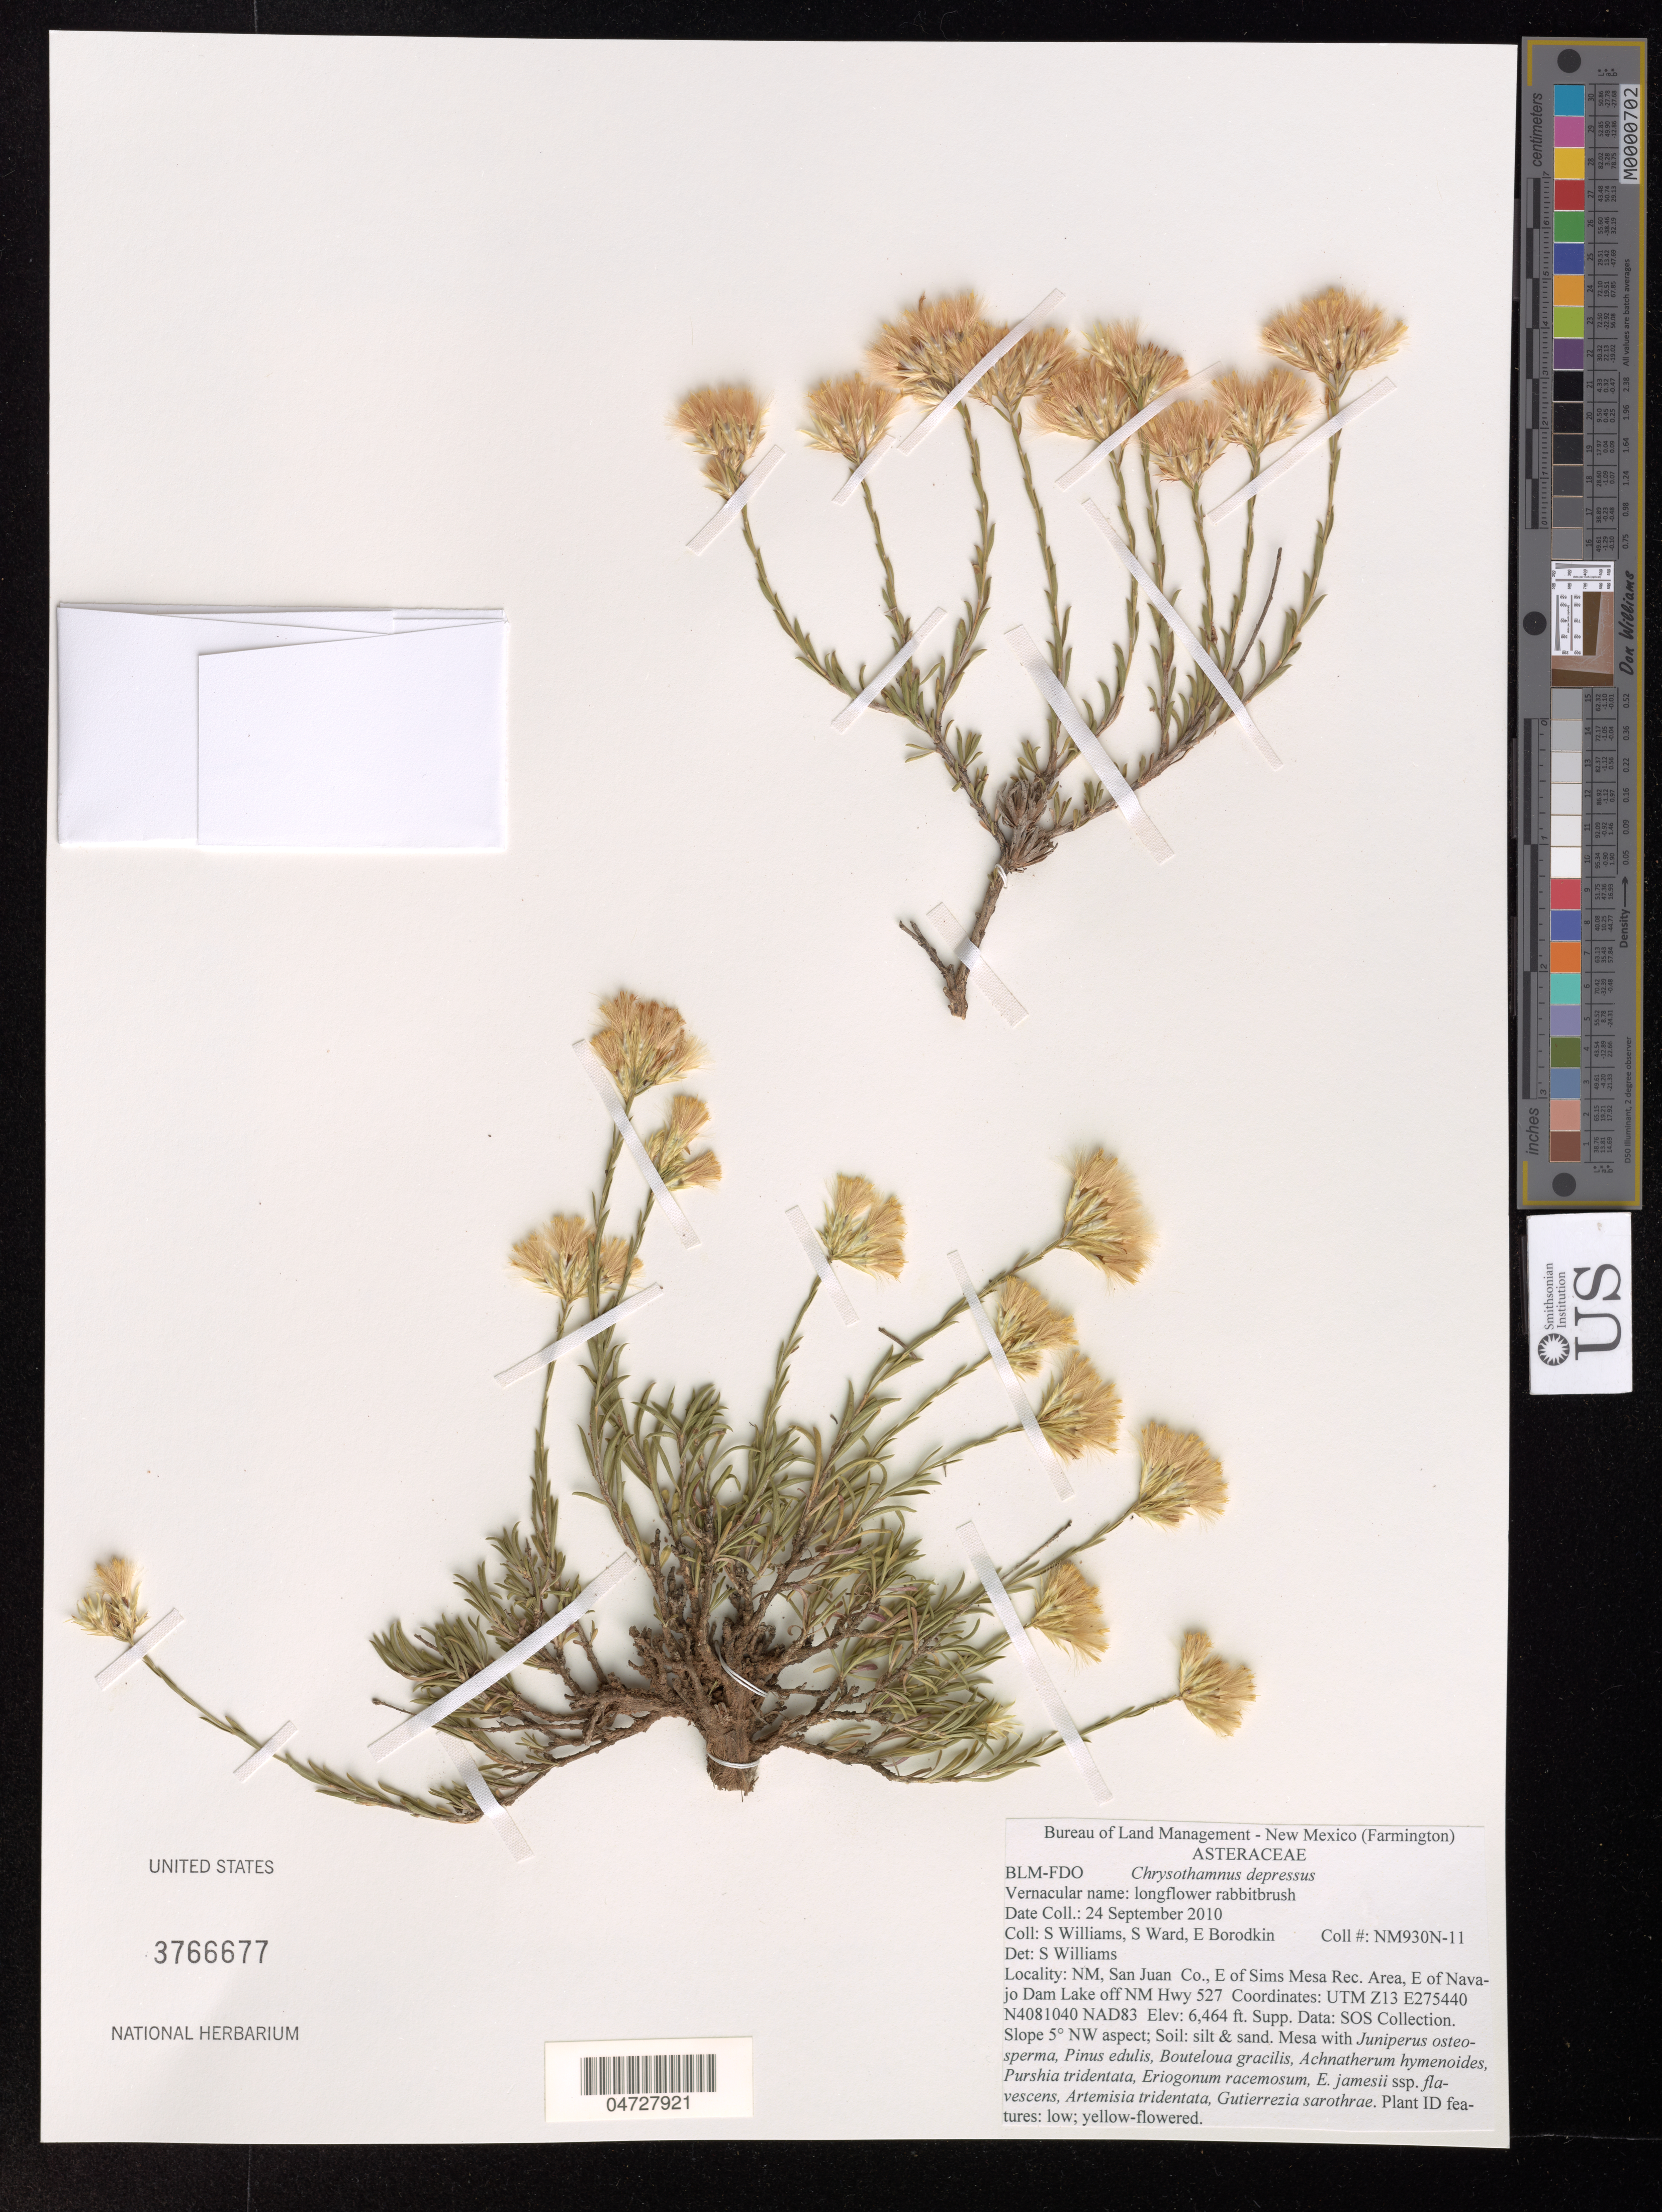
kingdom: Plantae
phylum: Tracheophyta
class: Magnoliopsida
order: Asterales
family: Asteraceae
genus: Chrysothamnus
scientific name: Chrysothamnus depressus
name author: Nutt.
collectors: S. Williams, S. Ward & E. Borodkin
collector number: NM930N-11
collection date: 2010-09-24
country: United States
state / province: New Mexico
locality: San Juan Co., E of Sims Mesa Rec. Area, E of Navajo Dam Lake off NM Hwy 527.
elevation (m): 1970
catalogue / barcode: US 3766677